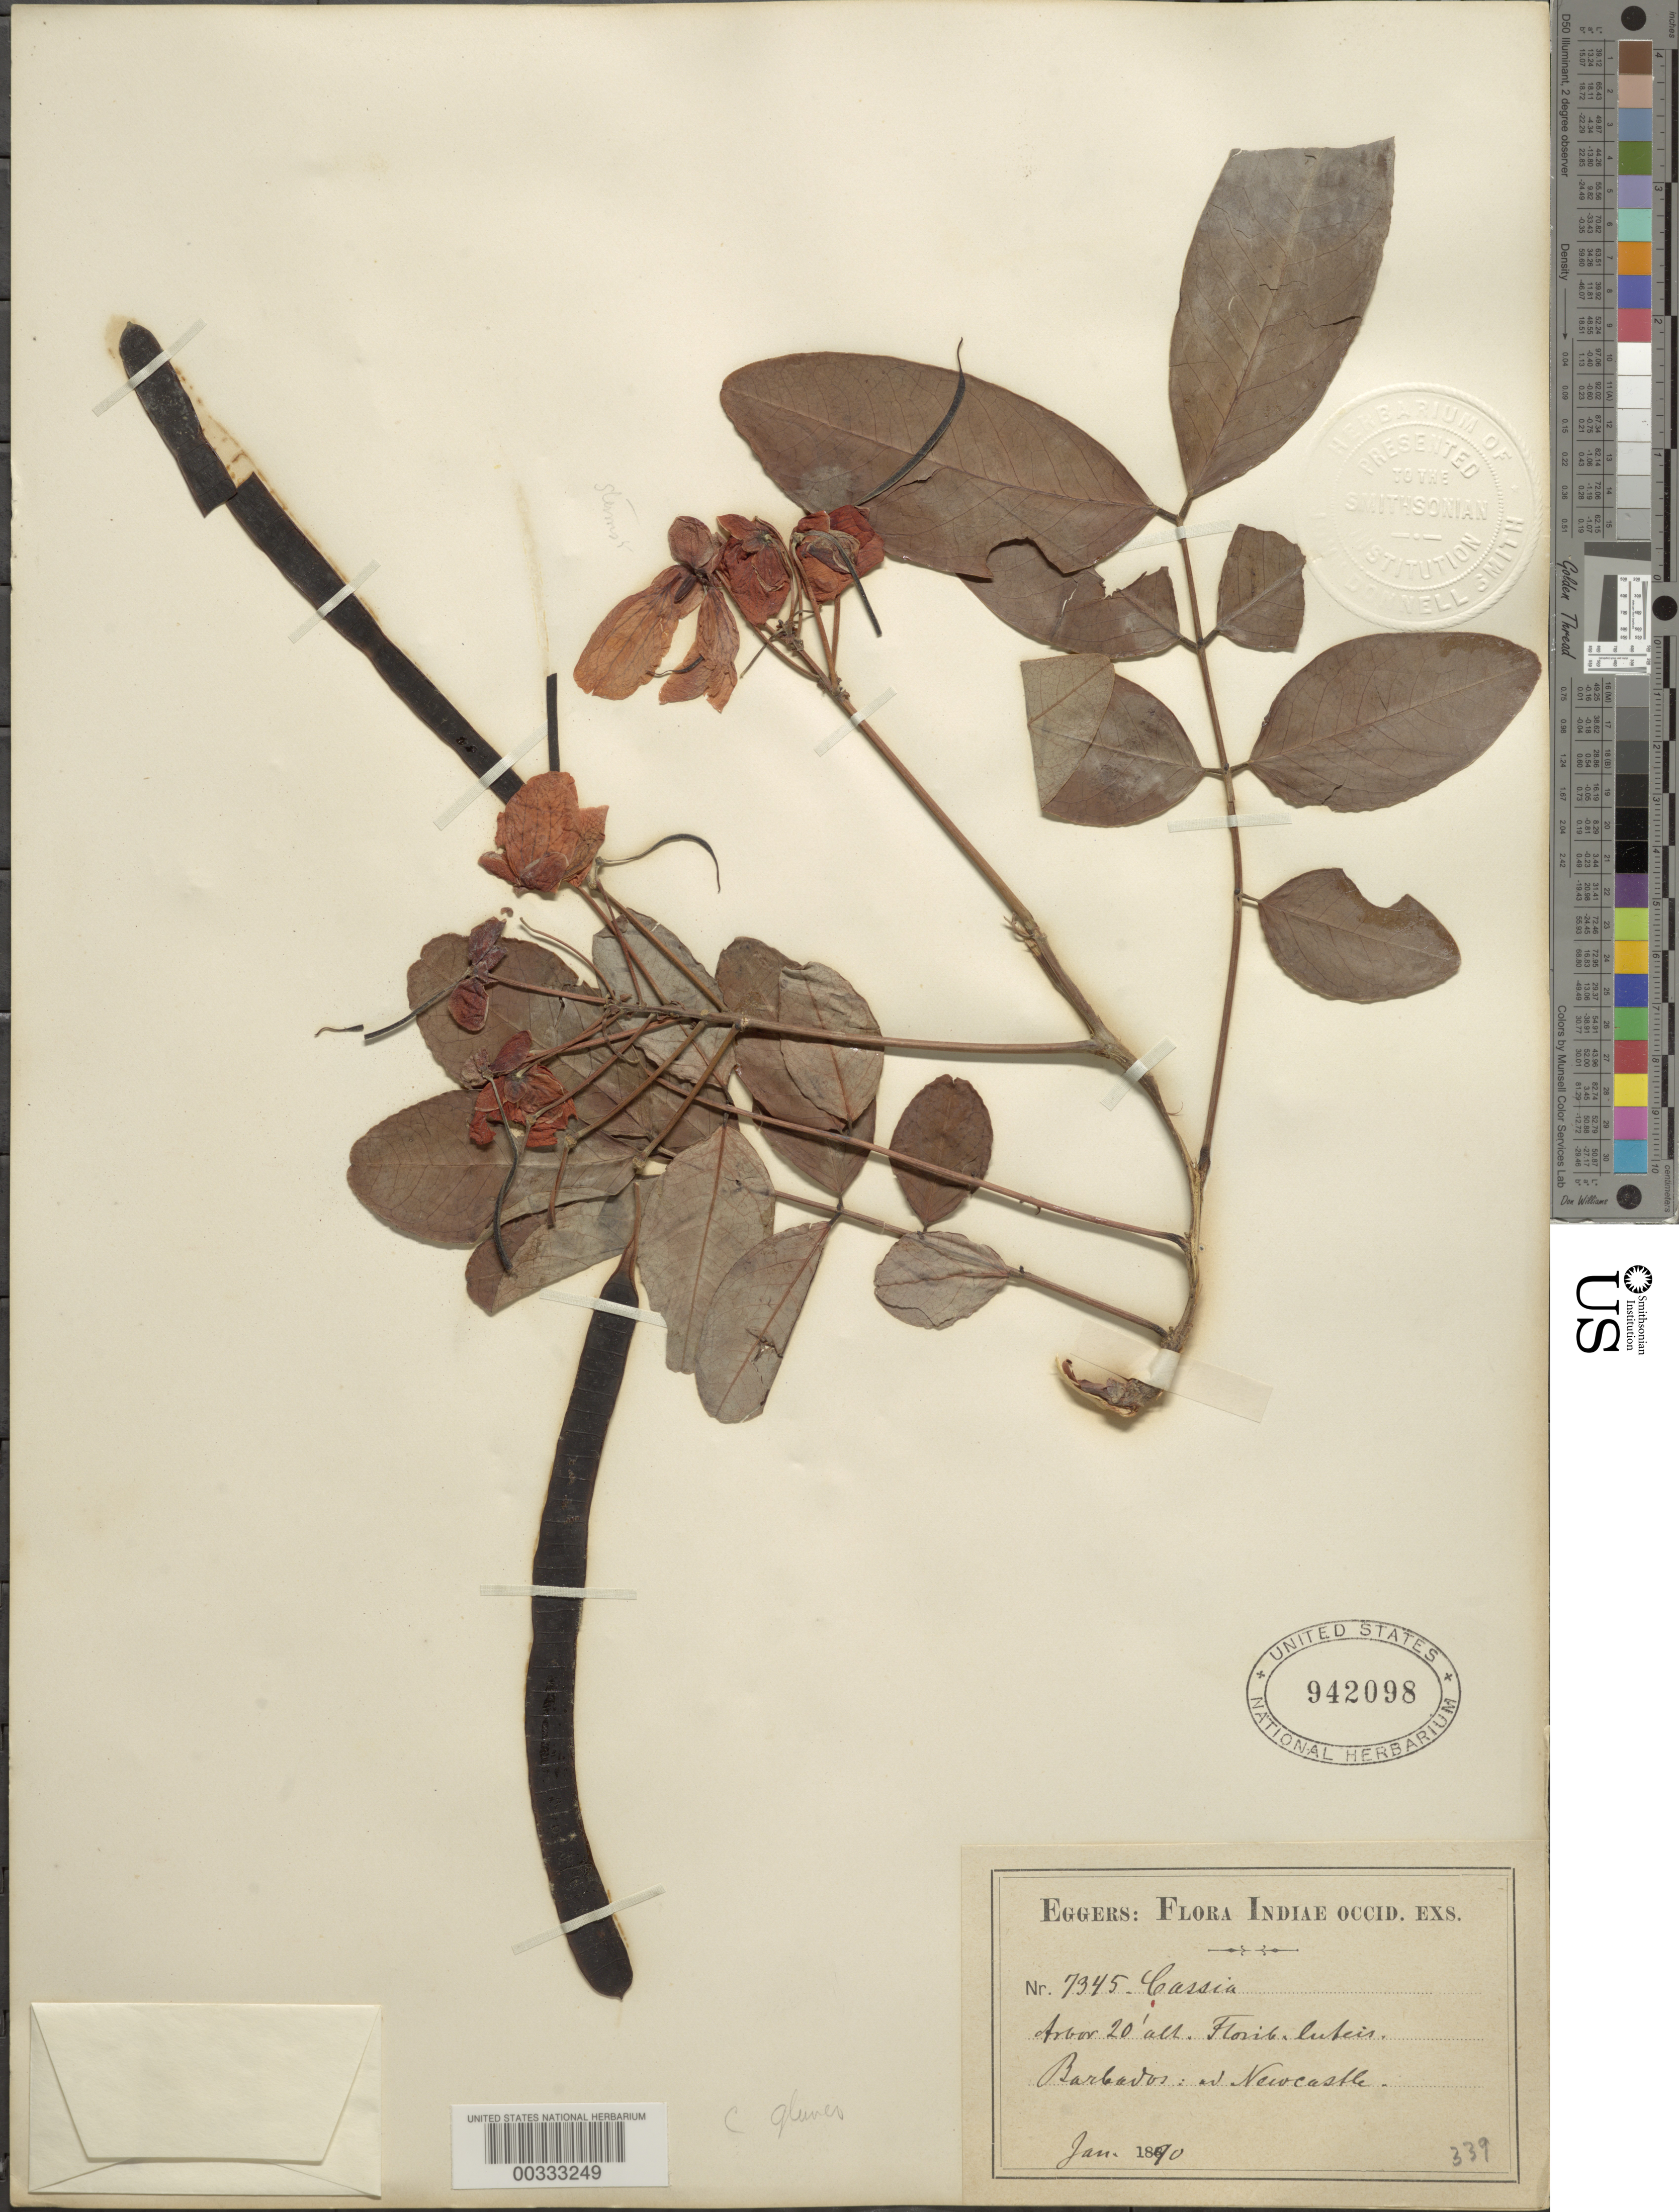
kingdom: Plantae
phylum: Tracheophyta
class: Magnoliopsida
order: Fabales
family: Fabaceae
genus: Senna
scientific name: Senna surattensis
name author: (Burm. f.) H.S. Irwin & Barneby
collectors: H. F. A. von Eggers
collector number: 7345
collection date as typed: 01 1890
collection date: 1890-01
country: Barbados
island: Windward Is.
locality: Towards Newcastle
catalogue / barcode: US 942098